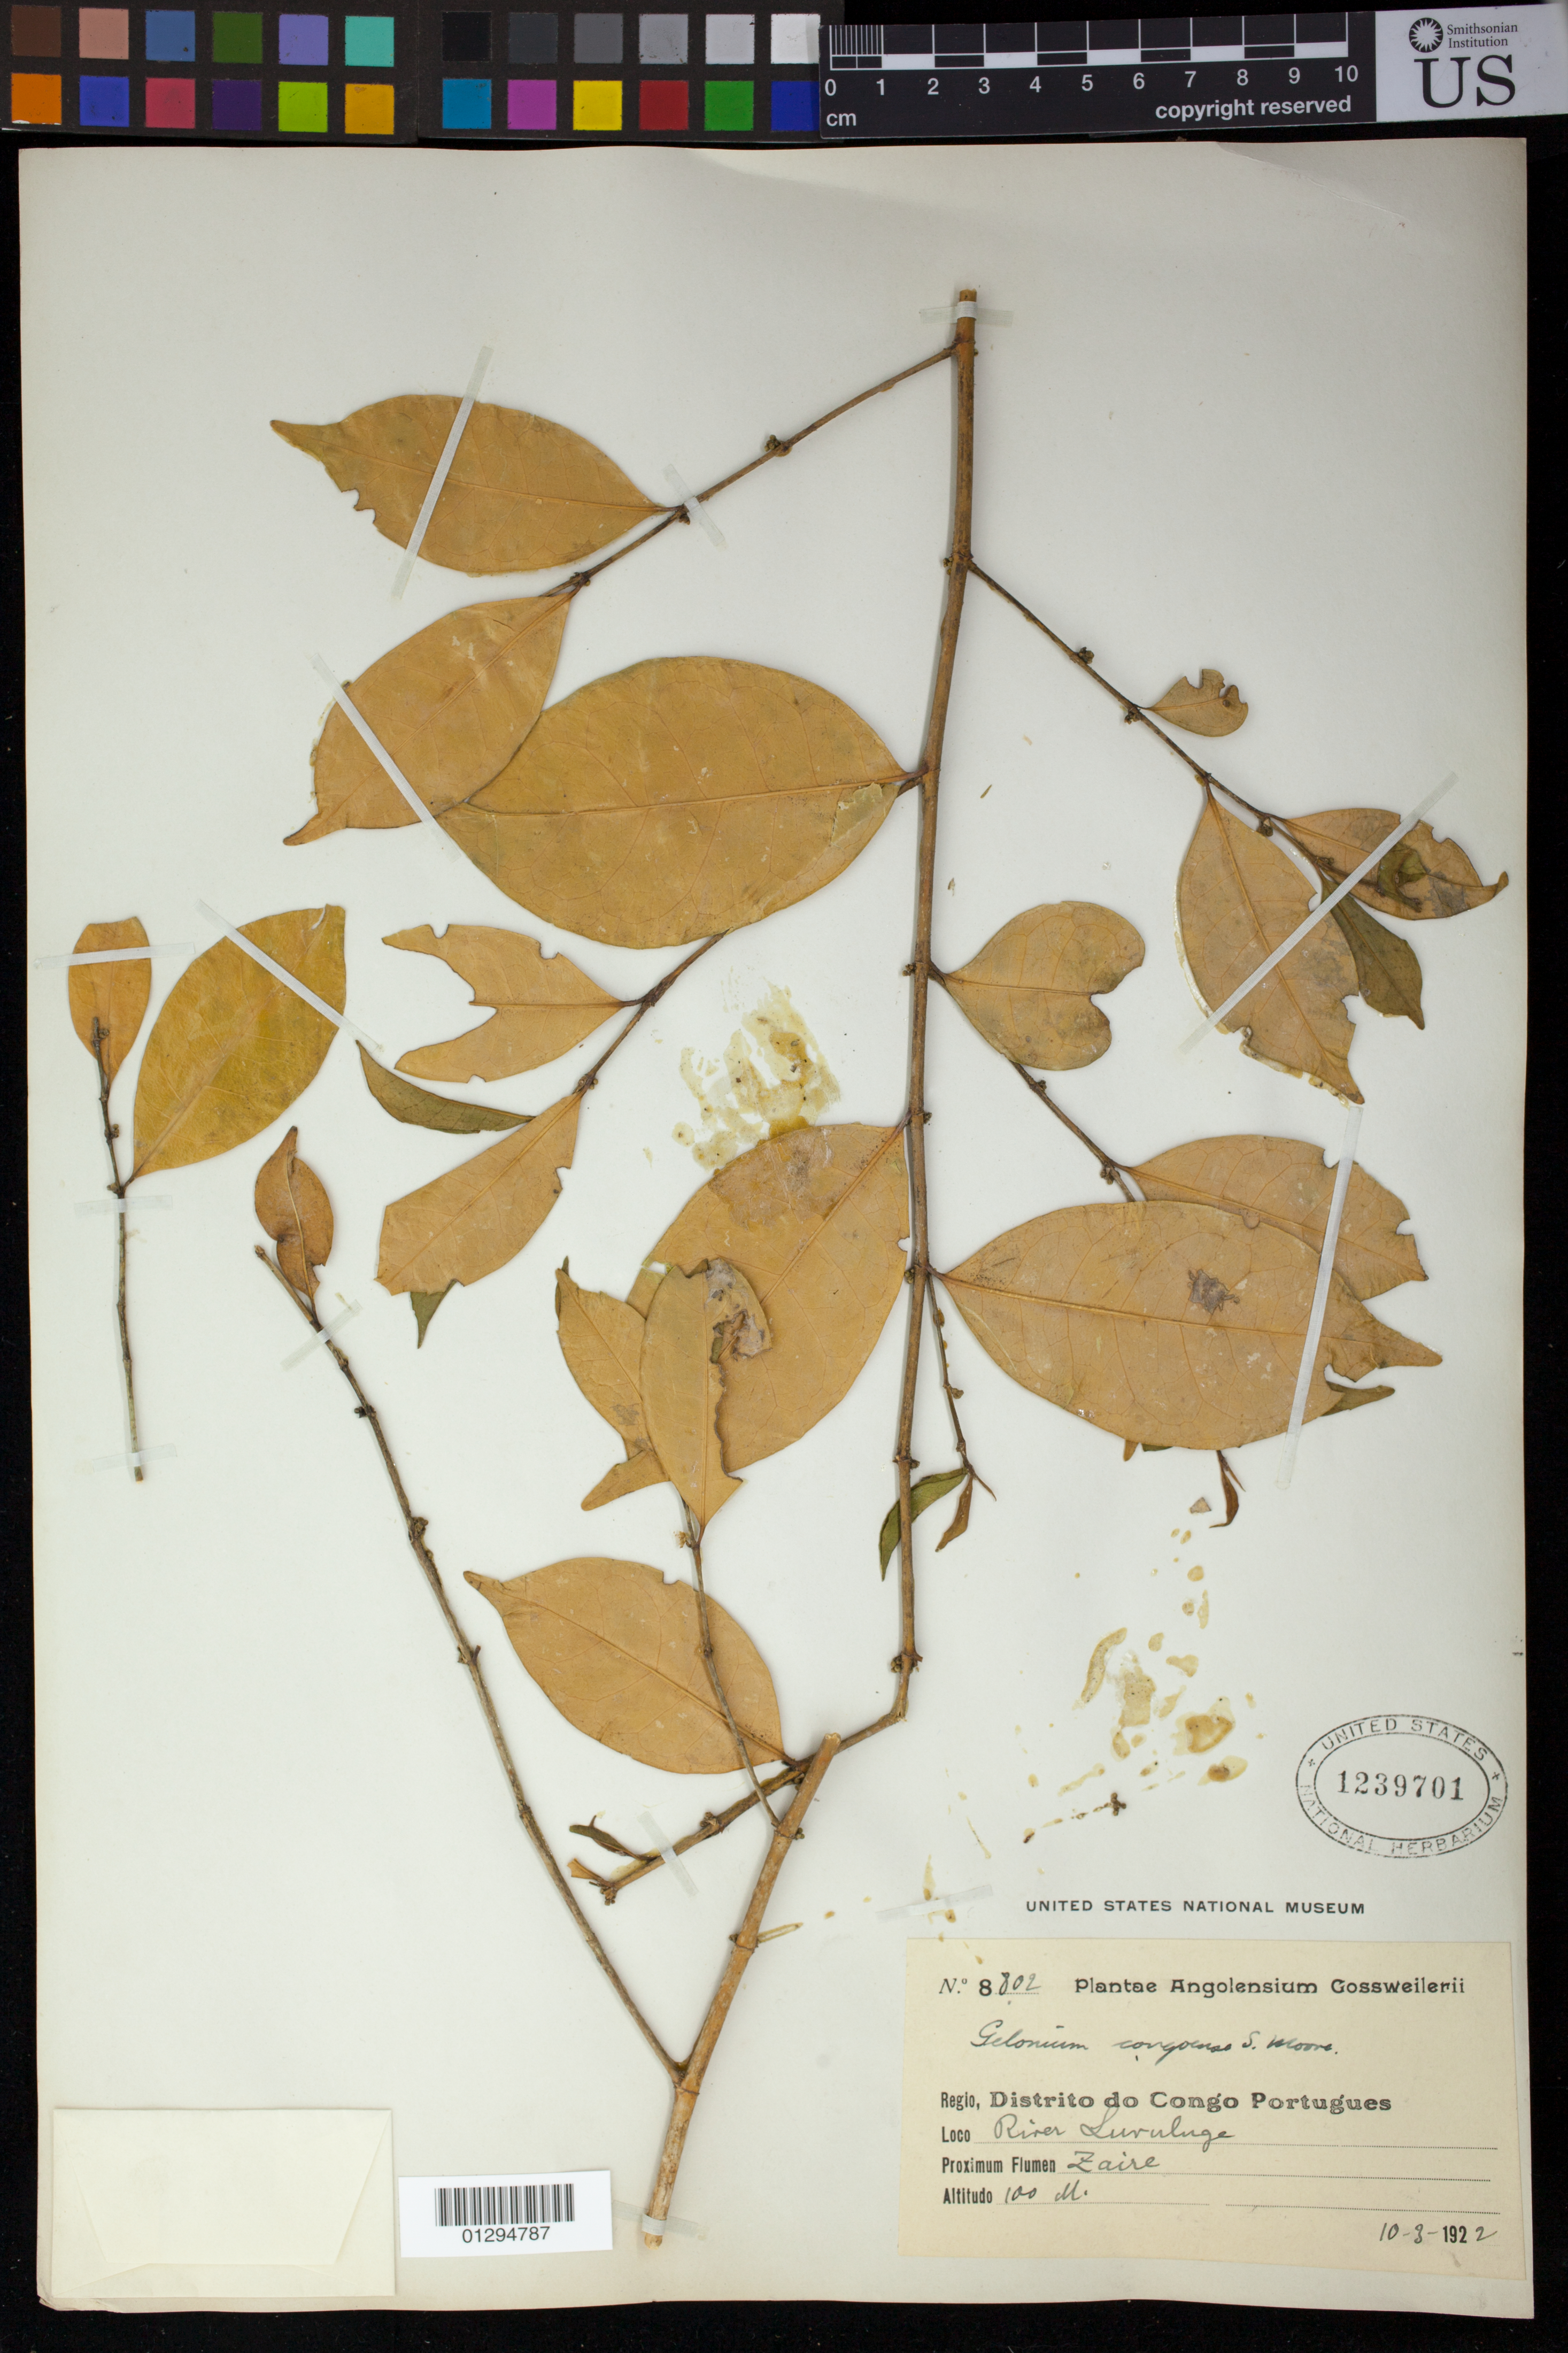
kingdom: Plantae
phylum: Tracheophyta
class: Magnoliopsida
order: Malpighiales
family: Euphorbiaceae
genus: Gelonium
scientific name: Gelonium congoense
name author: S. Moore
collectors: -. Gossweiler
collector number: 8802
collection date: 1922-10-03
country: Angola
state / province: Zaire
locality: Distrito do Congo Portuges. River Suruluge. Zaire.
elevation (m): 100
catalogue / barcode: US 1239701